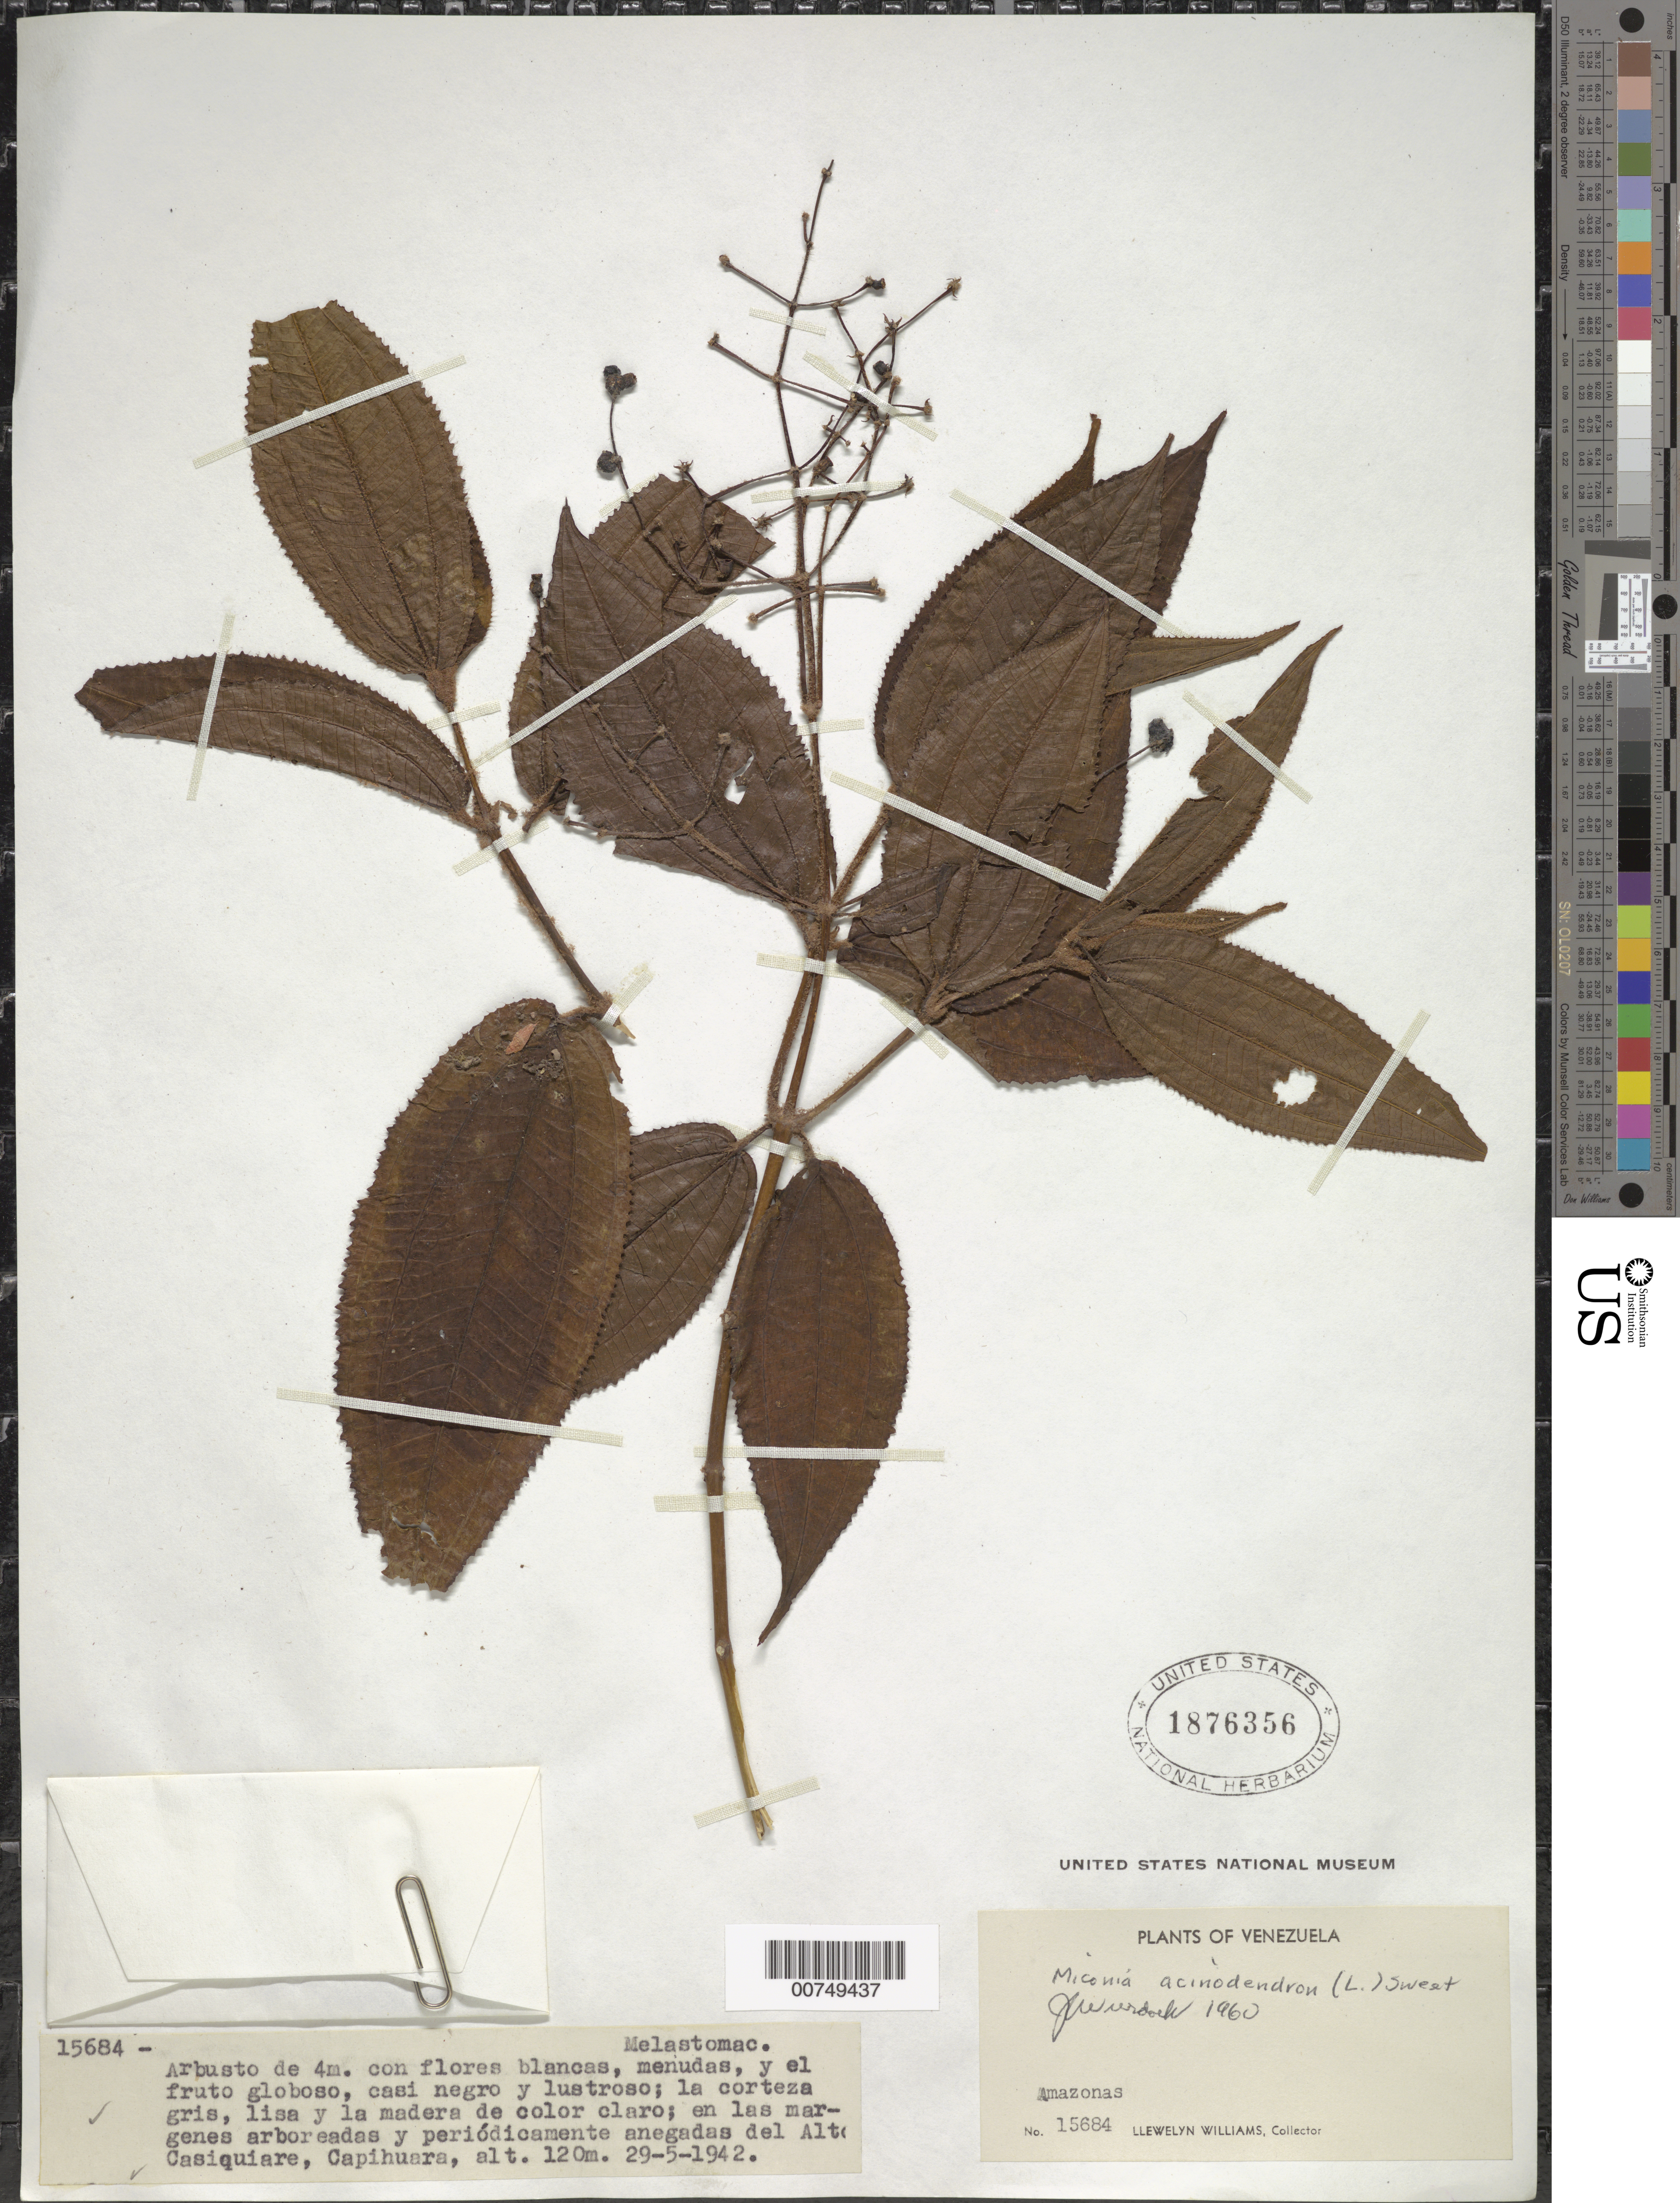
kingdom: Plantae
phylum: Tracheophyta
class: Magnoliopsida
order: Myrtales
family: Melastomataceae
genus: Miconia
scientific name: Miconia acinodendron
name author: (L.) Sweet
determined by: Wurdack, John J., (US), US (UNITED STATES)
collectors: Ll. Williams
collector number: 15684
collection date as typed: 29-May-42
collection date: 1942-05-29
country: Venezuela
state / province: Amazonas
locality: Capihuara, Alto Casiquiare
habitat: Margenes periodicamente anegadas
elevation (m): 120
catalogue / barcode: US 1876356